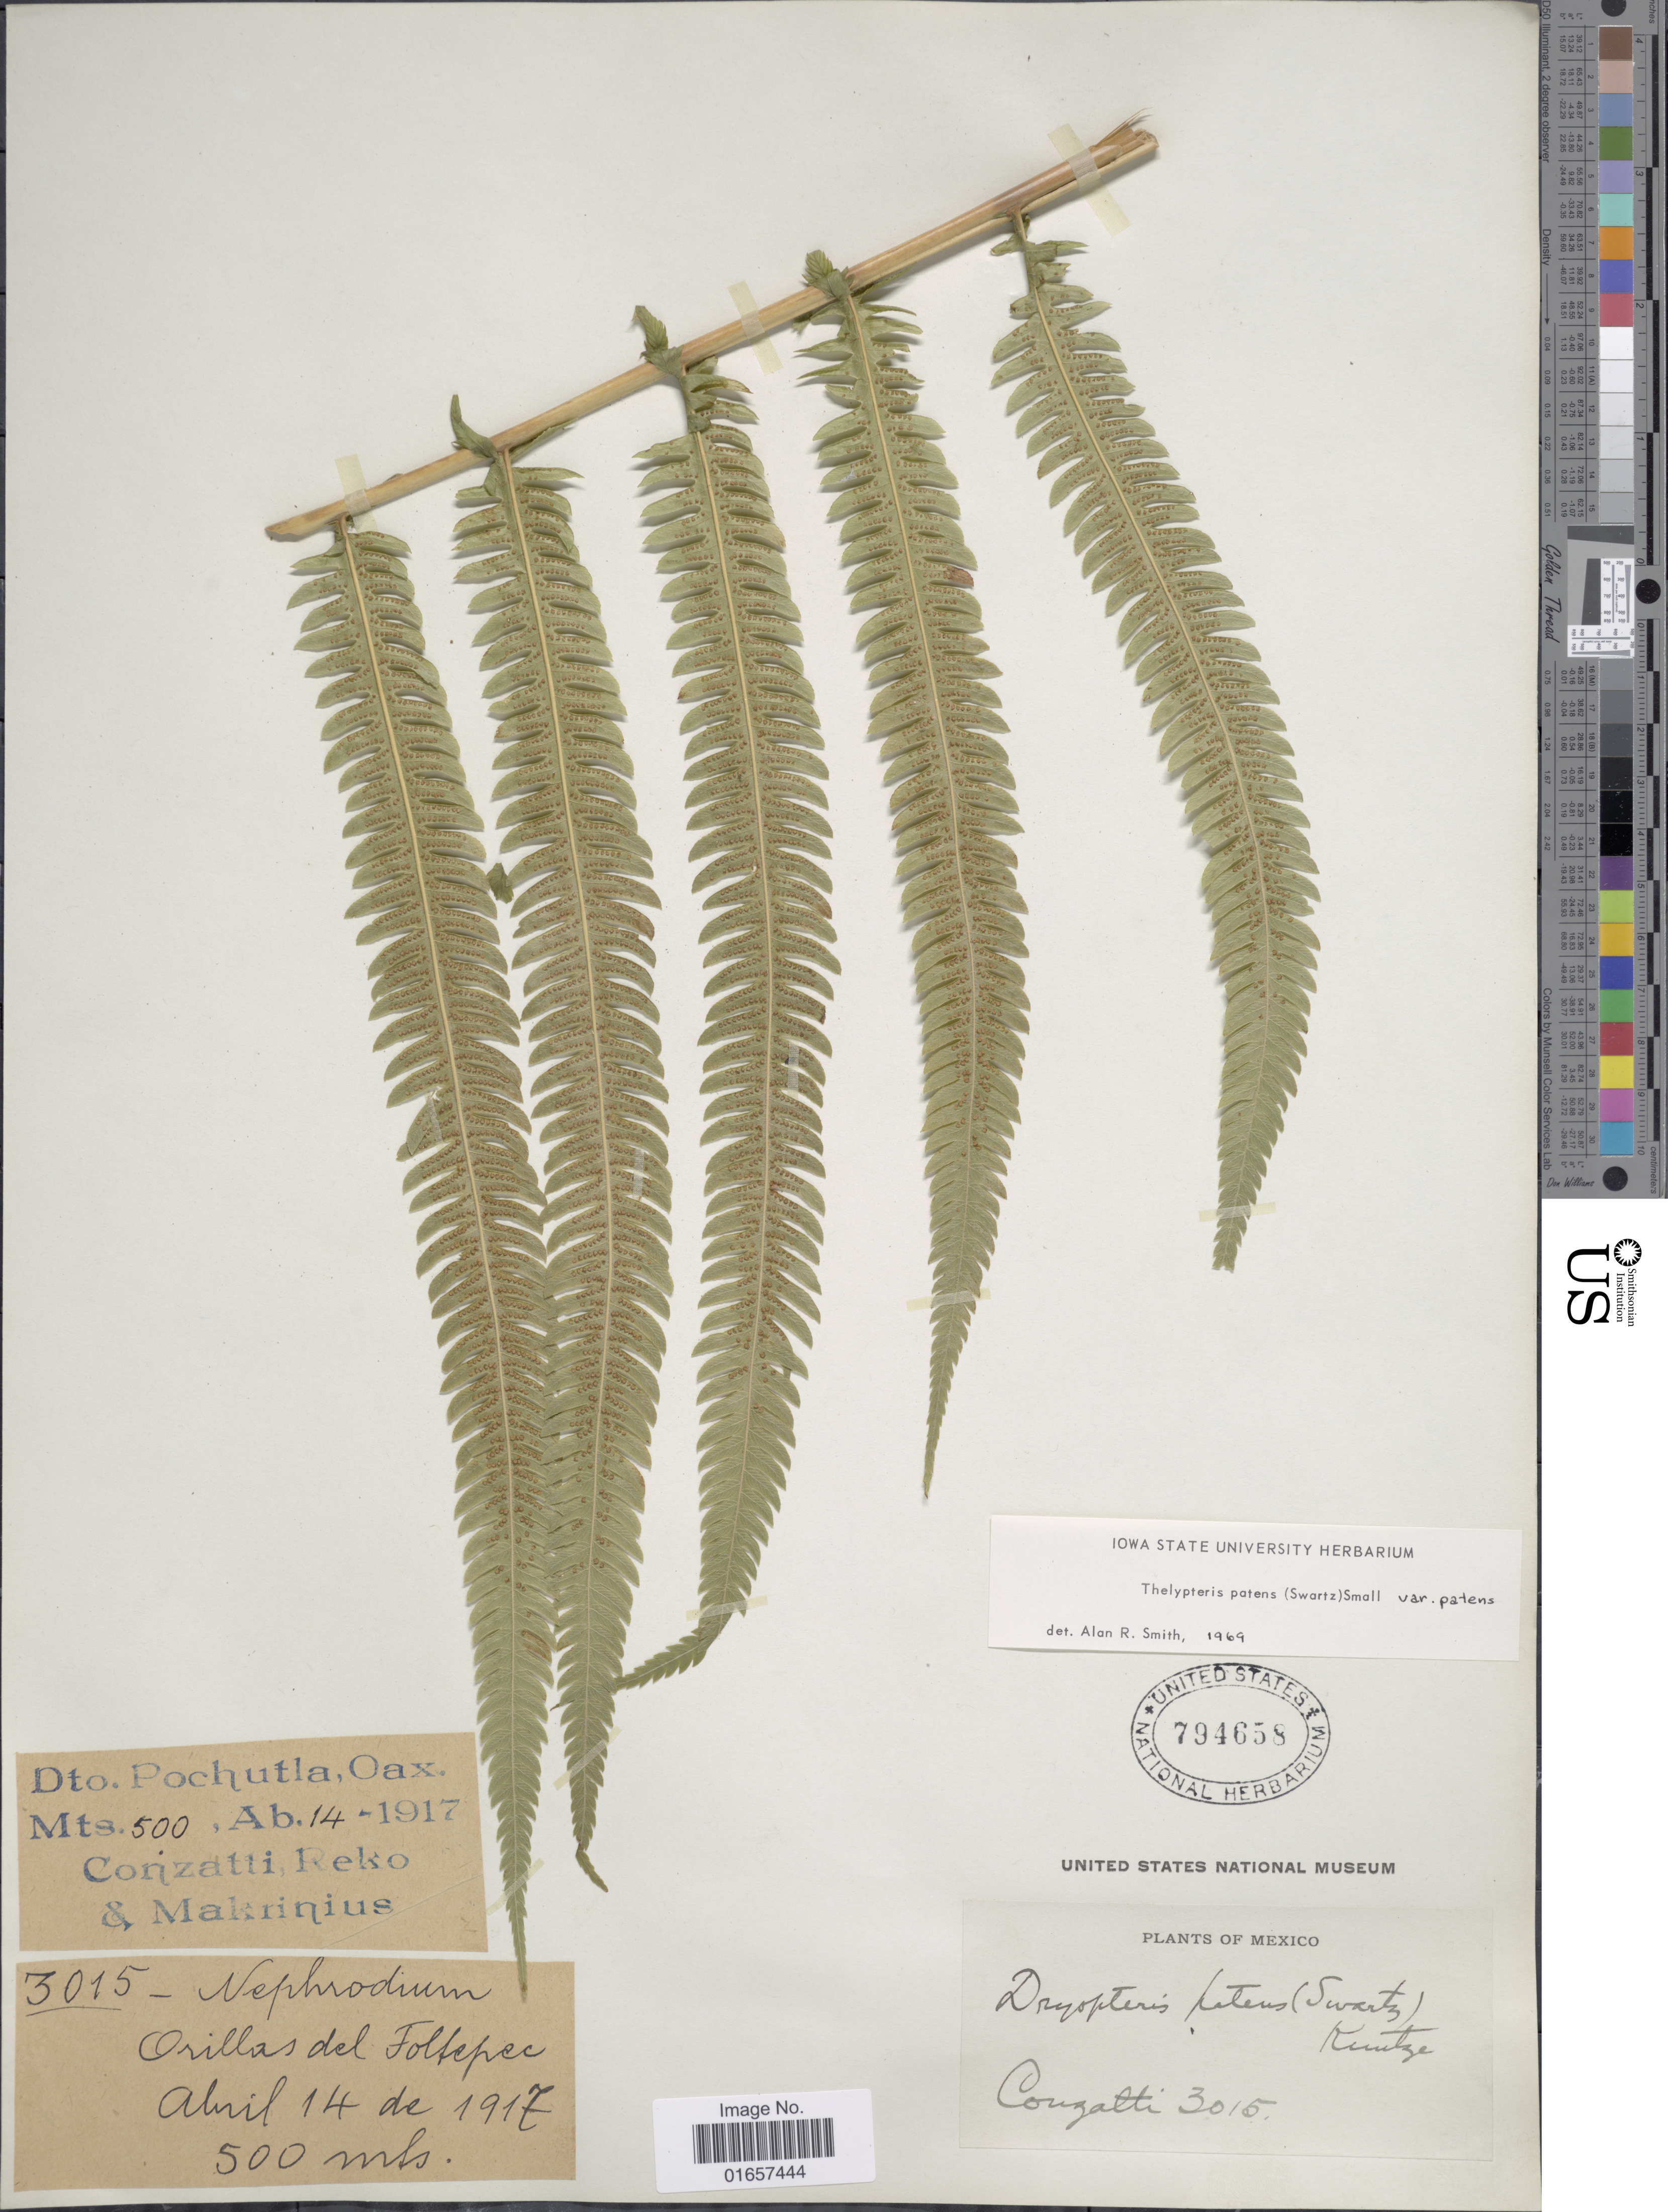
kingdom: Plantae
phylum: Tracheophyta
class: Polypodiopsida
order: Polypodiales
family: Thelypteridaceae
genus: Christella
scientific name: Christella patens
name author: (Sw.) Holttum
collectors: Conzatti, --, -. Reko & -. Makrinius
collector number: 3015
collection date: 1917-04-14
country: Mexico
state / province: Oaxaca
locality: Mexico, Dto. Pochutla, Oaxaca.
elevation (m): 500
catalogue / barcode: US 794658